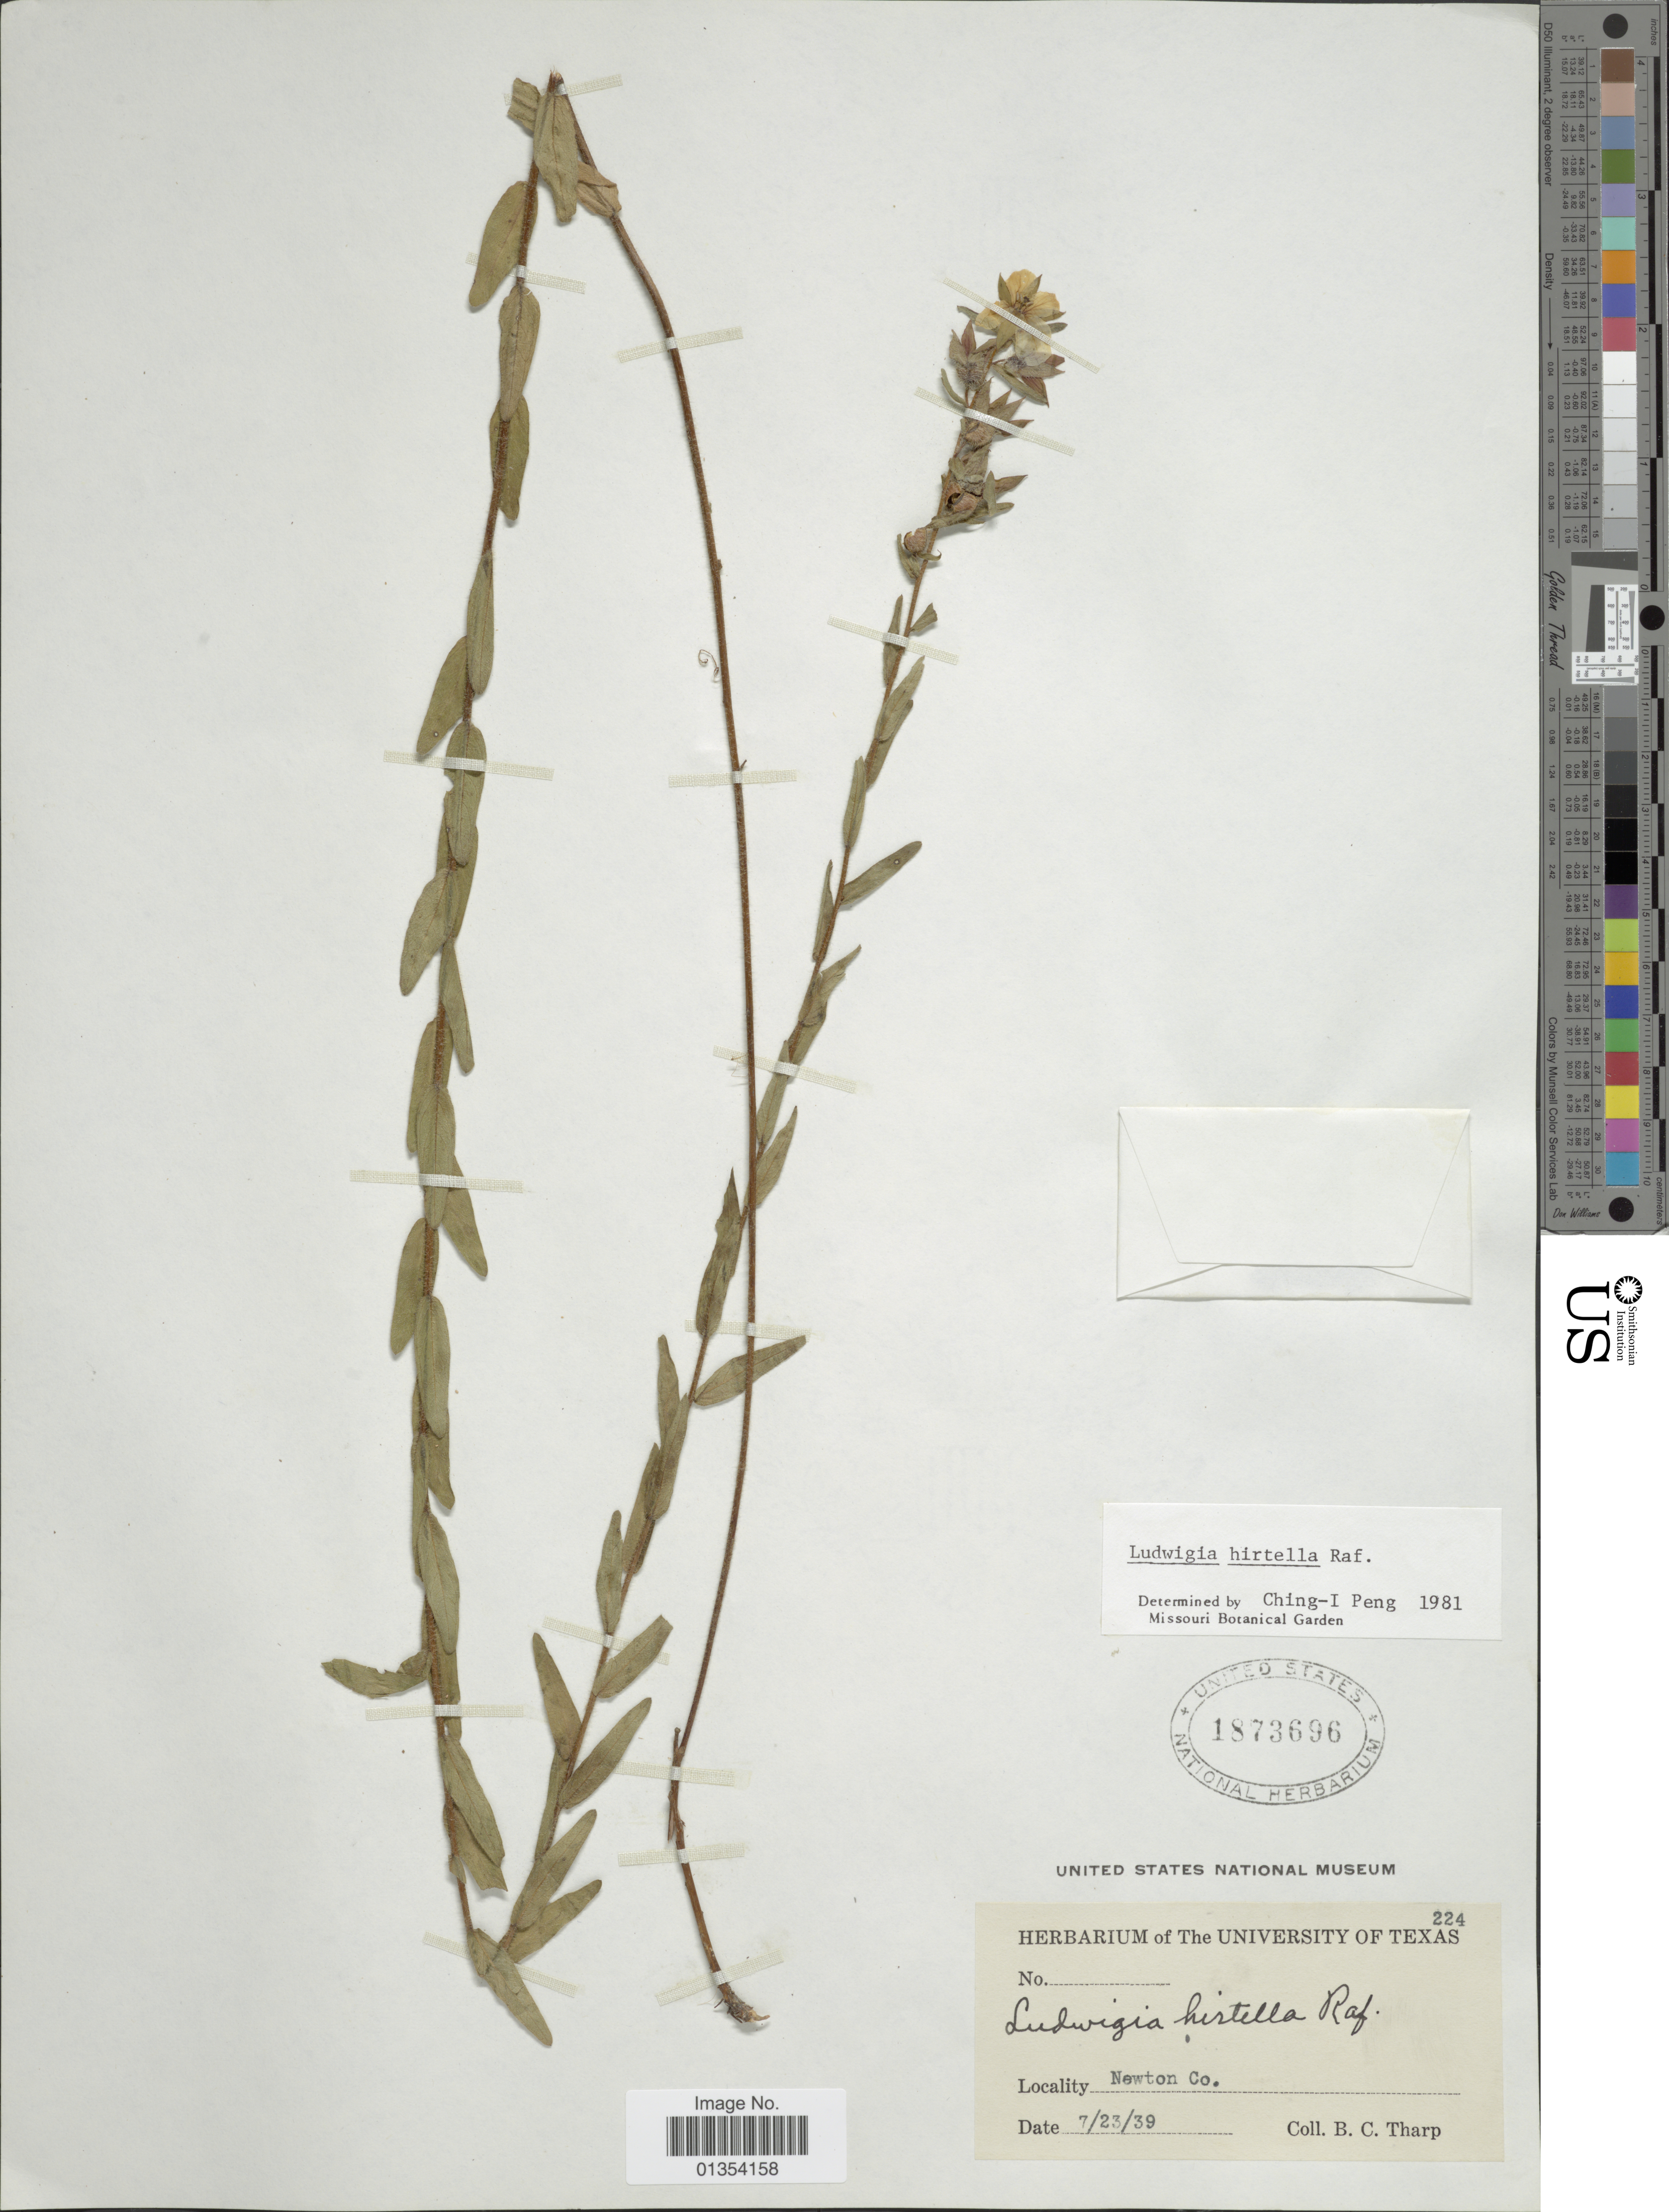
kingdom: Plantae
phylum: Tracheophyta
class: Magnoliopsida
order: Myrtales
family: Onagraceae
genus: Ludwigia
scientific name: Ludwigia hirtella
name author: Raf.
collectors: B. C. Tharp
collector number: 224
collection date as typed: Transcribed d/m/y: 23/7/39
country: United States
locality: Newton Co.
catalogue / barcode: US 1873696